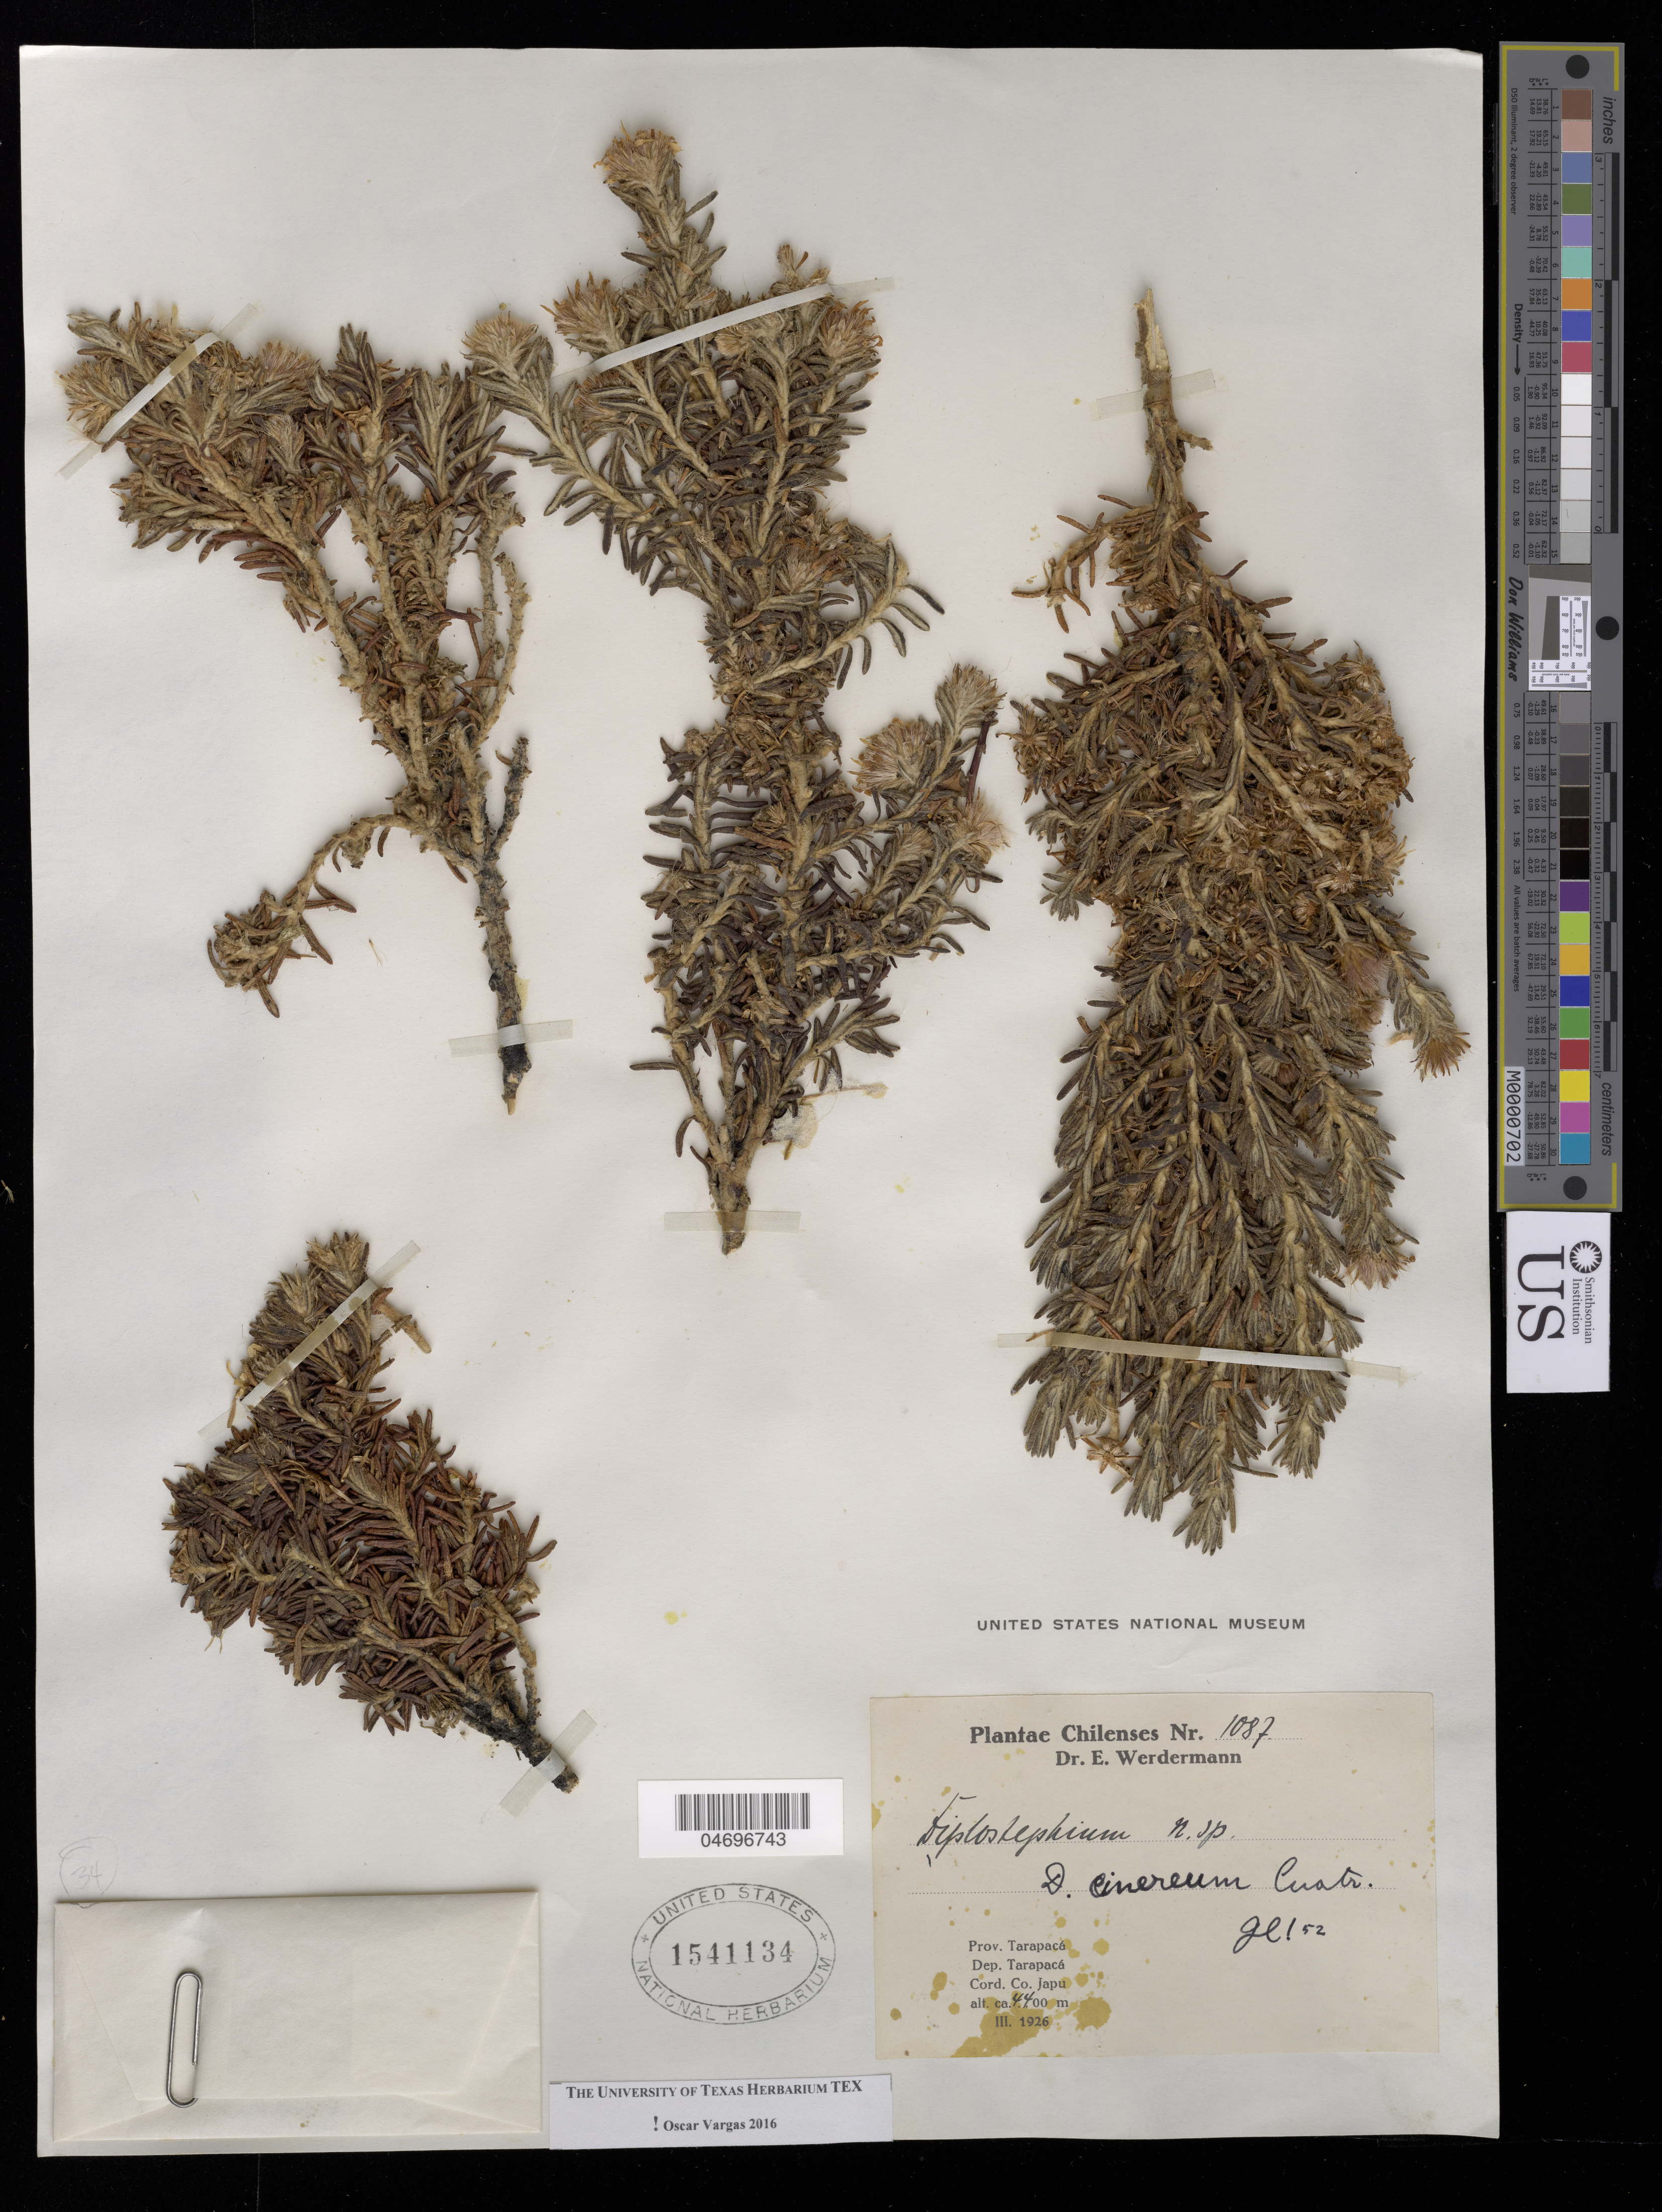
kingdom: Plantae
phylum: Tracheophyta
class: Magnoliopsida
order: Asterales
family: Asteraceae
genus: Diplostephium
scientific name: Diplostephium cinereum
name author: Cuatrec.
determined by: Vargas, Oscar M.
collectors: E. Werdermann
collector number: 1087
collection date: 1926-03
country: Chile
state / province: Tarapacá (I)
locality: Chilenses. Prov. Tarapacá. Dep. Tarapacá. Cord. Co. Japu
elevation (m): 4400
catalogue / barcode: US 1541134